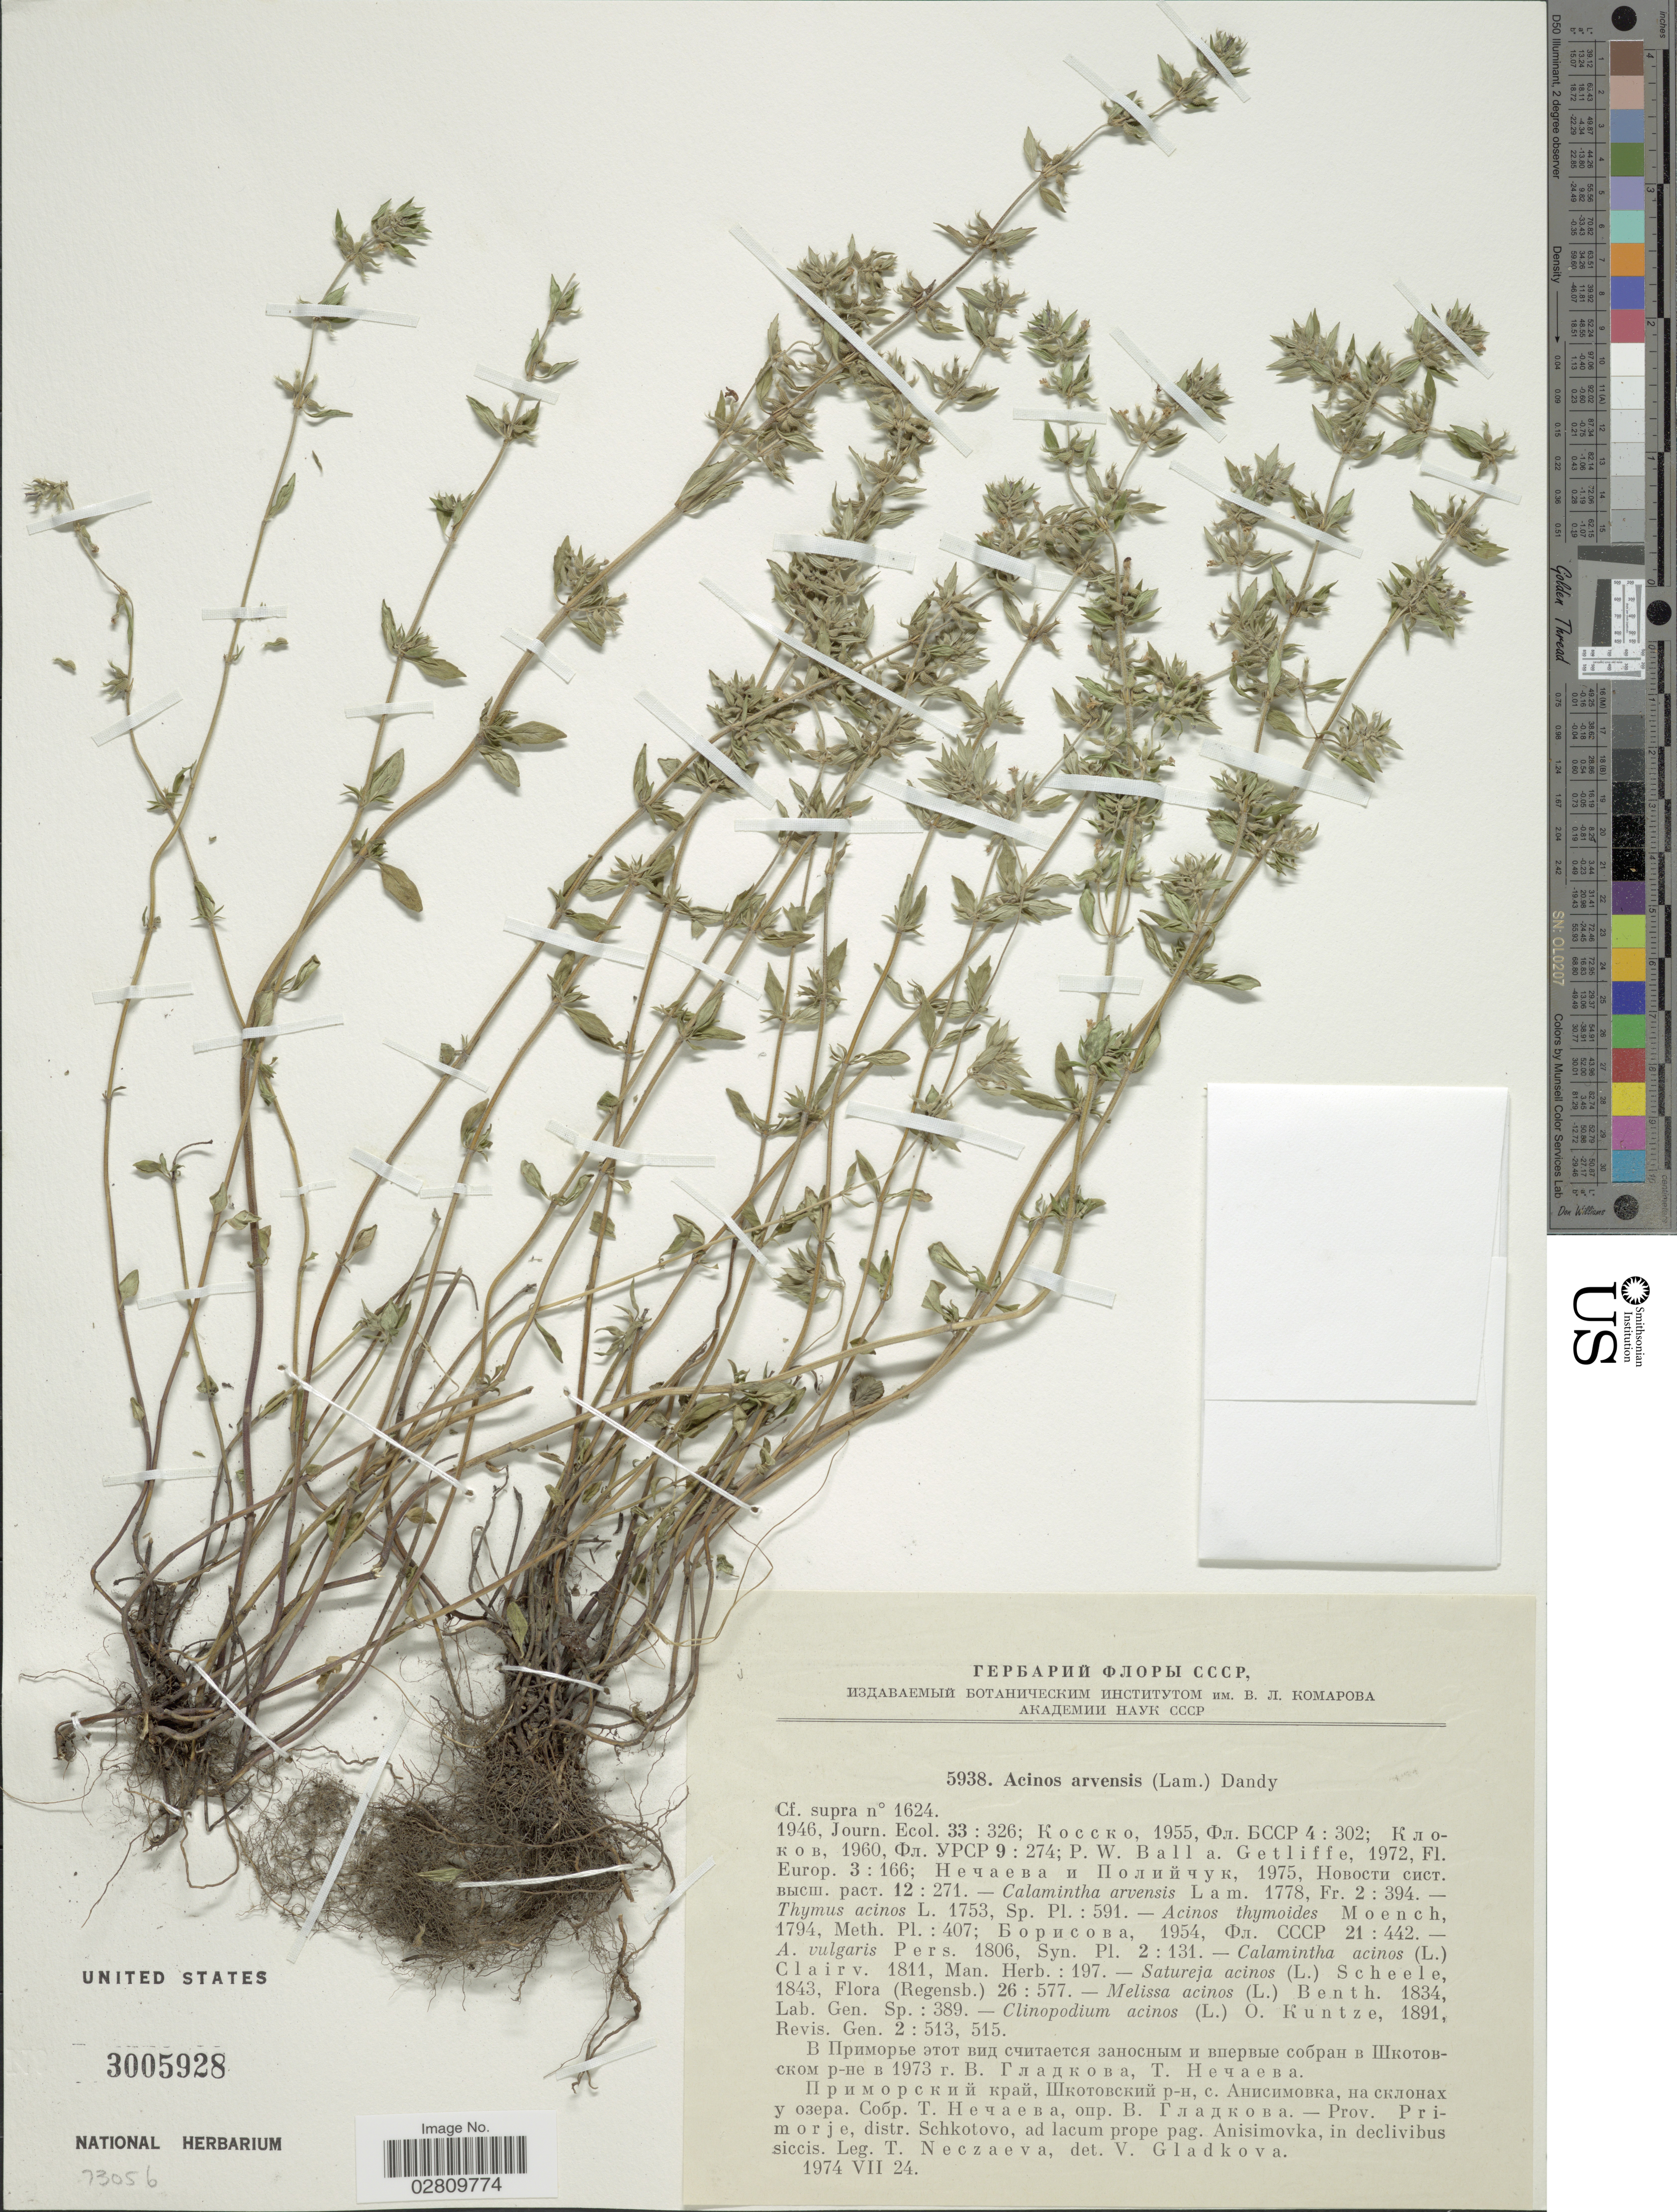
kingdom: Plantae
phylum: Tracheophyta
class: Magnoliopsida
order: Lamiales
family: Lamiaceae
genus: Acinos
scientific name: Acinos arvensis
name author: (Lam.) Dandy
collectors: T. Neczaeva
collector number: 5938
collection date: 1974-07-24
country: Croatia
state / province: Primorje-Gorski Kotar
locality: Prov. Primorje, distr. Schkotovo, ad lacum prope pag. Anisimovka, in declivibus siccis.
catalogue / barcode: US 3005928